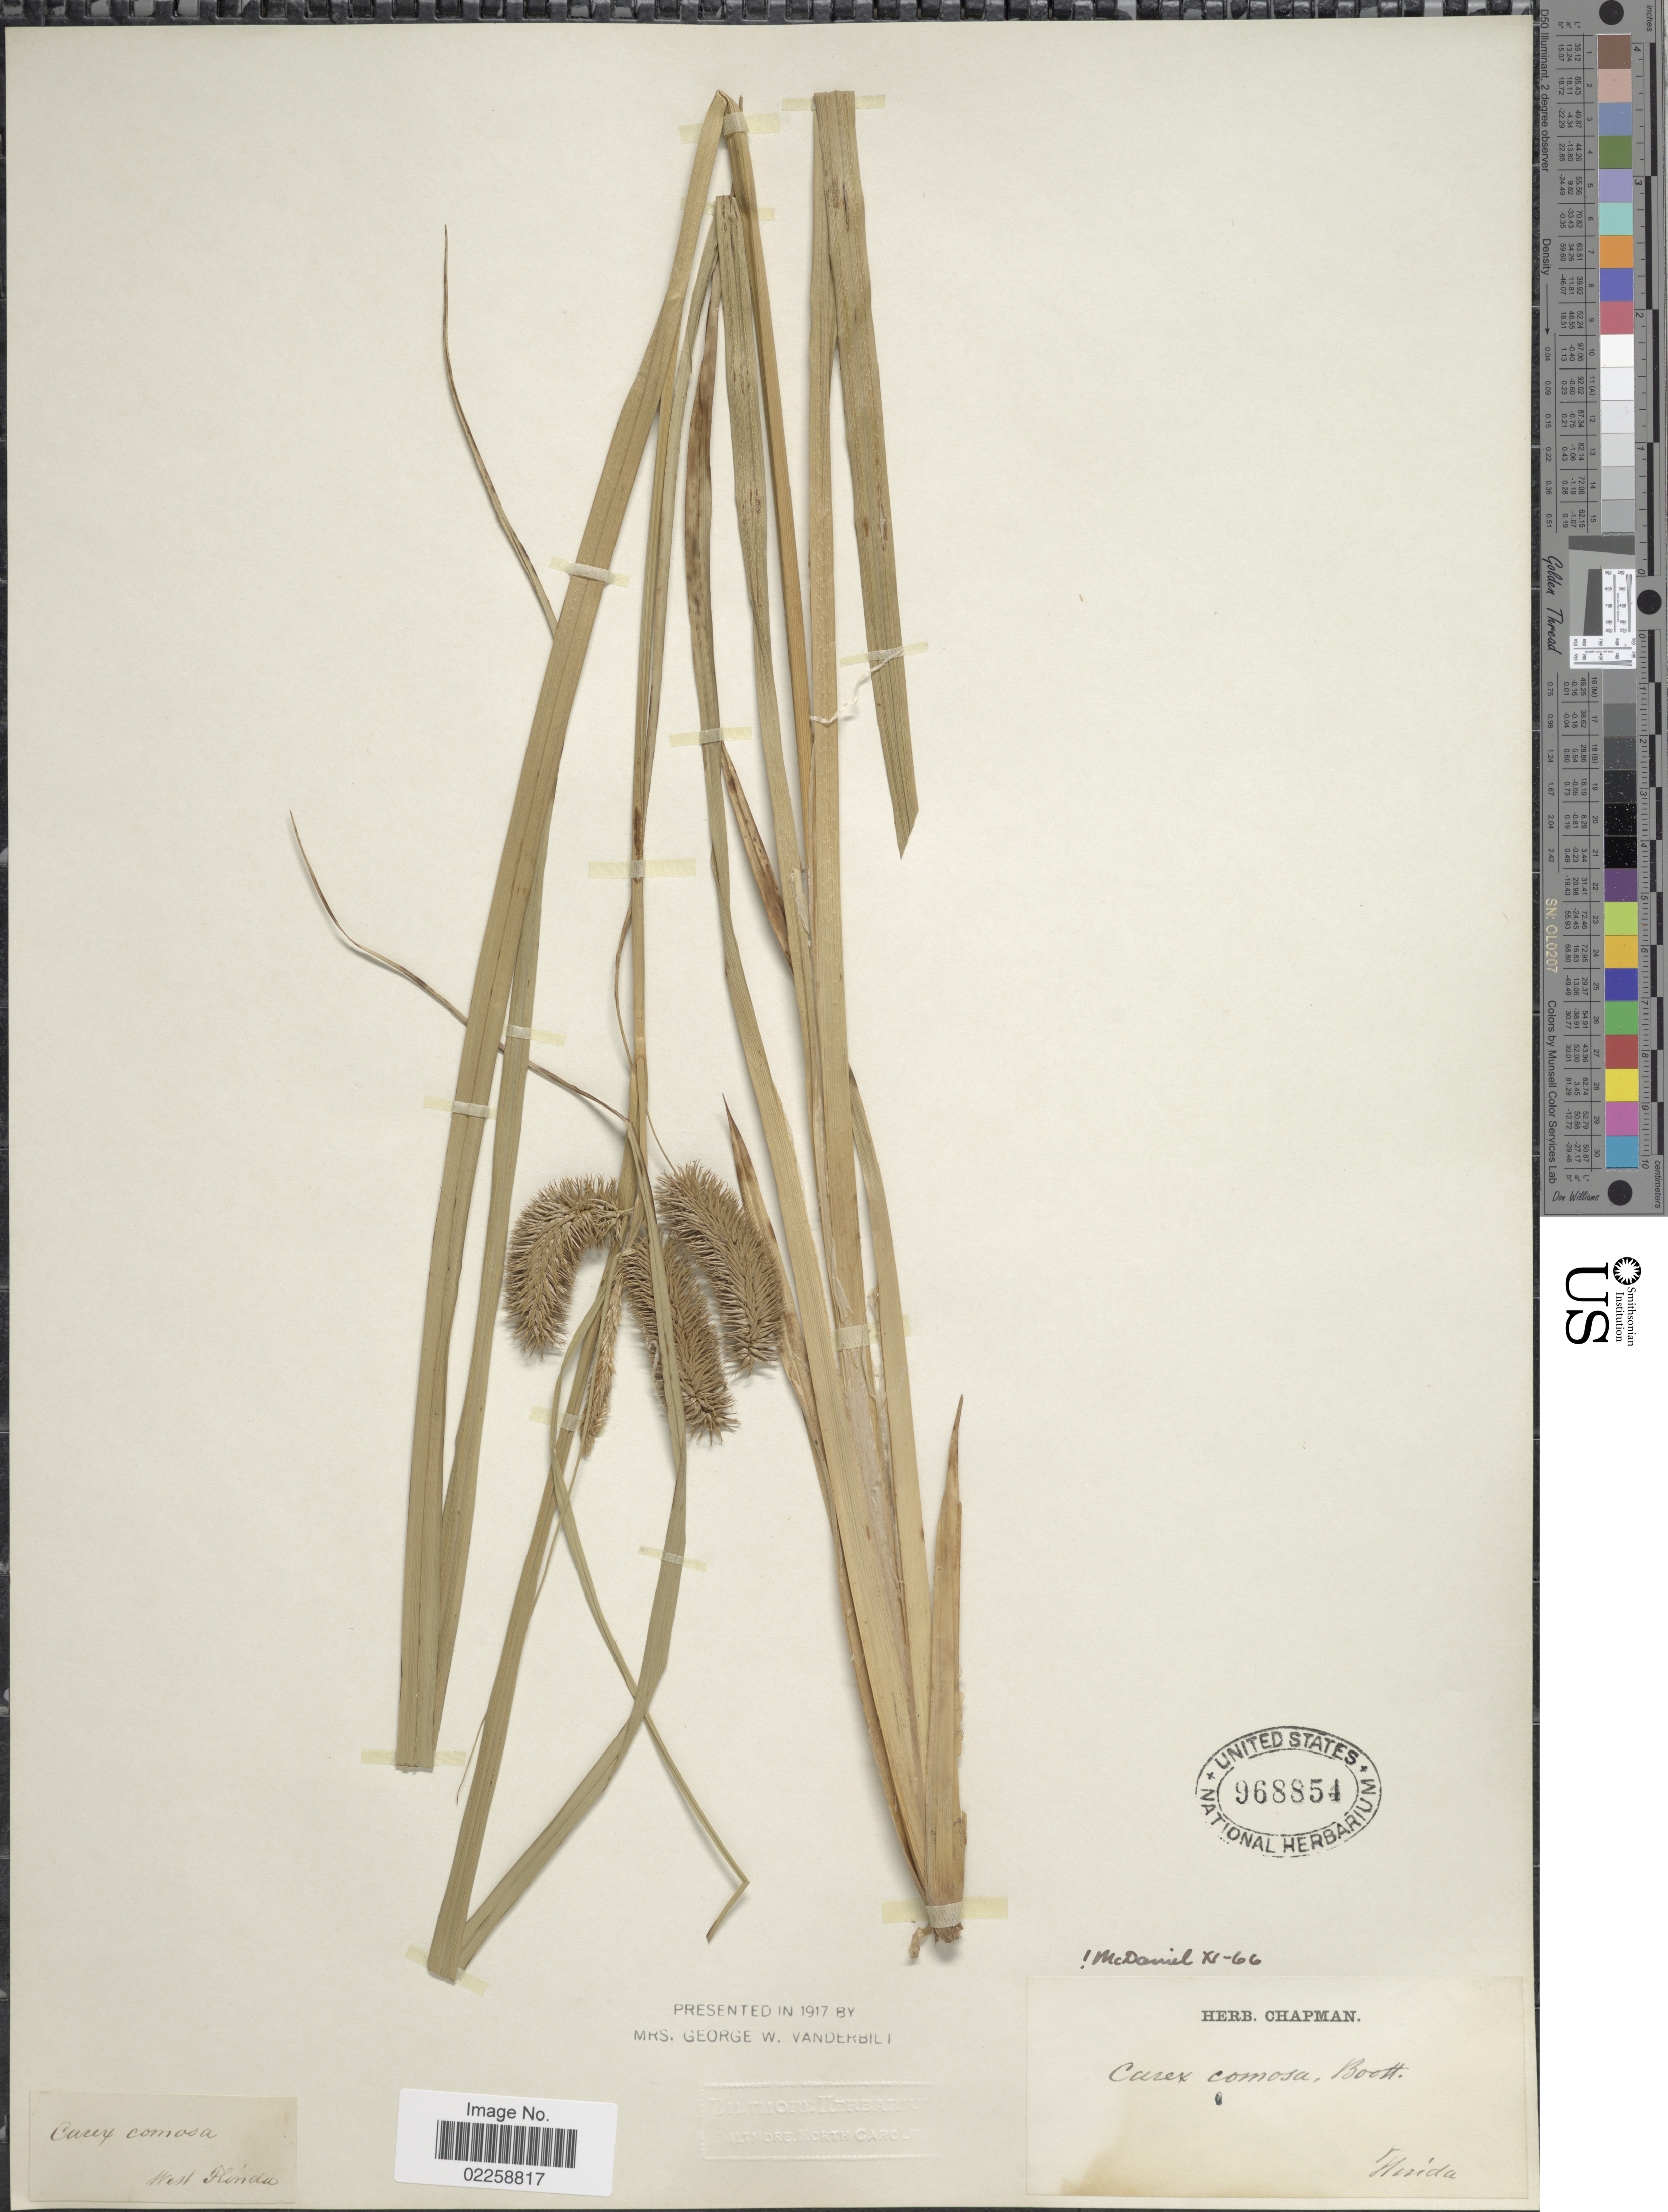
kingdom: Plantae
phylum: Tracheophyta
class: Liliopsida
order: Poales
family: Cyperaceae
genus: Carex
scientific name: Carex comosa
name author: Boott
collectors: ex herb. Chapman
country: United States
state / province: Florida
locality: Florida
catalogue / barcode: US 968854